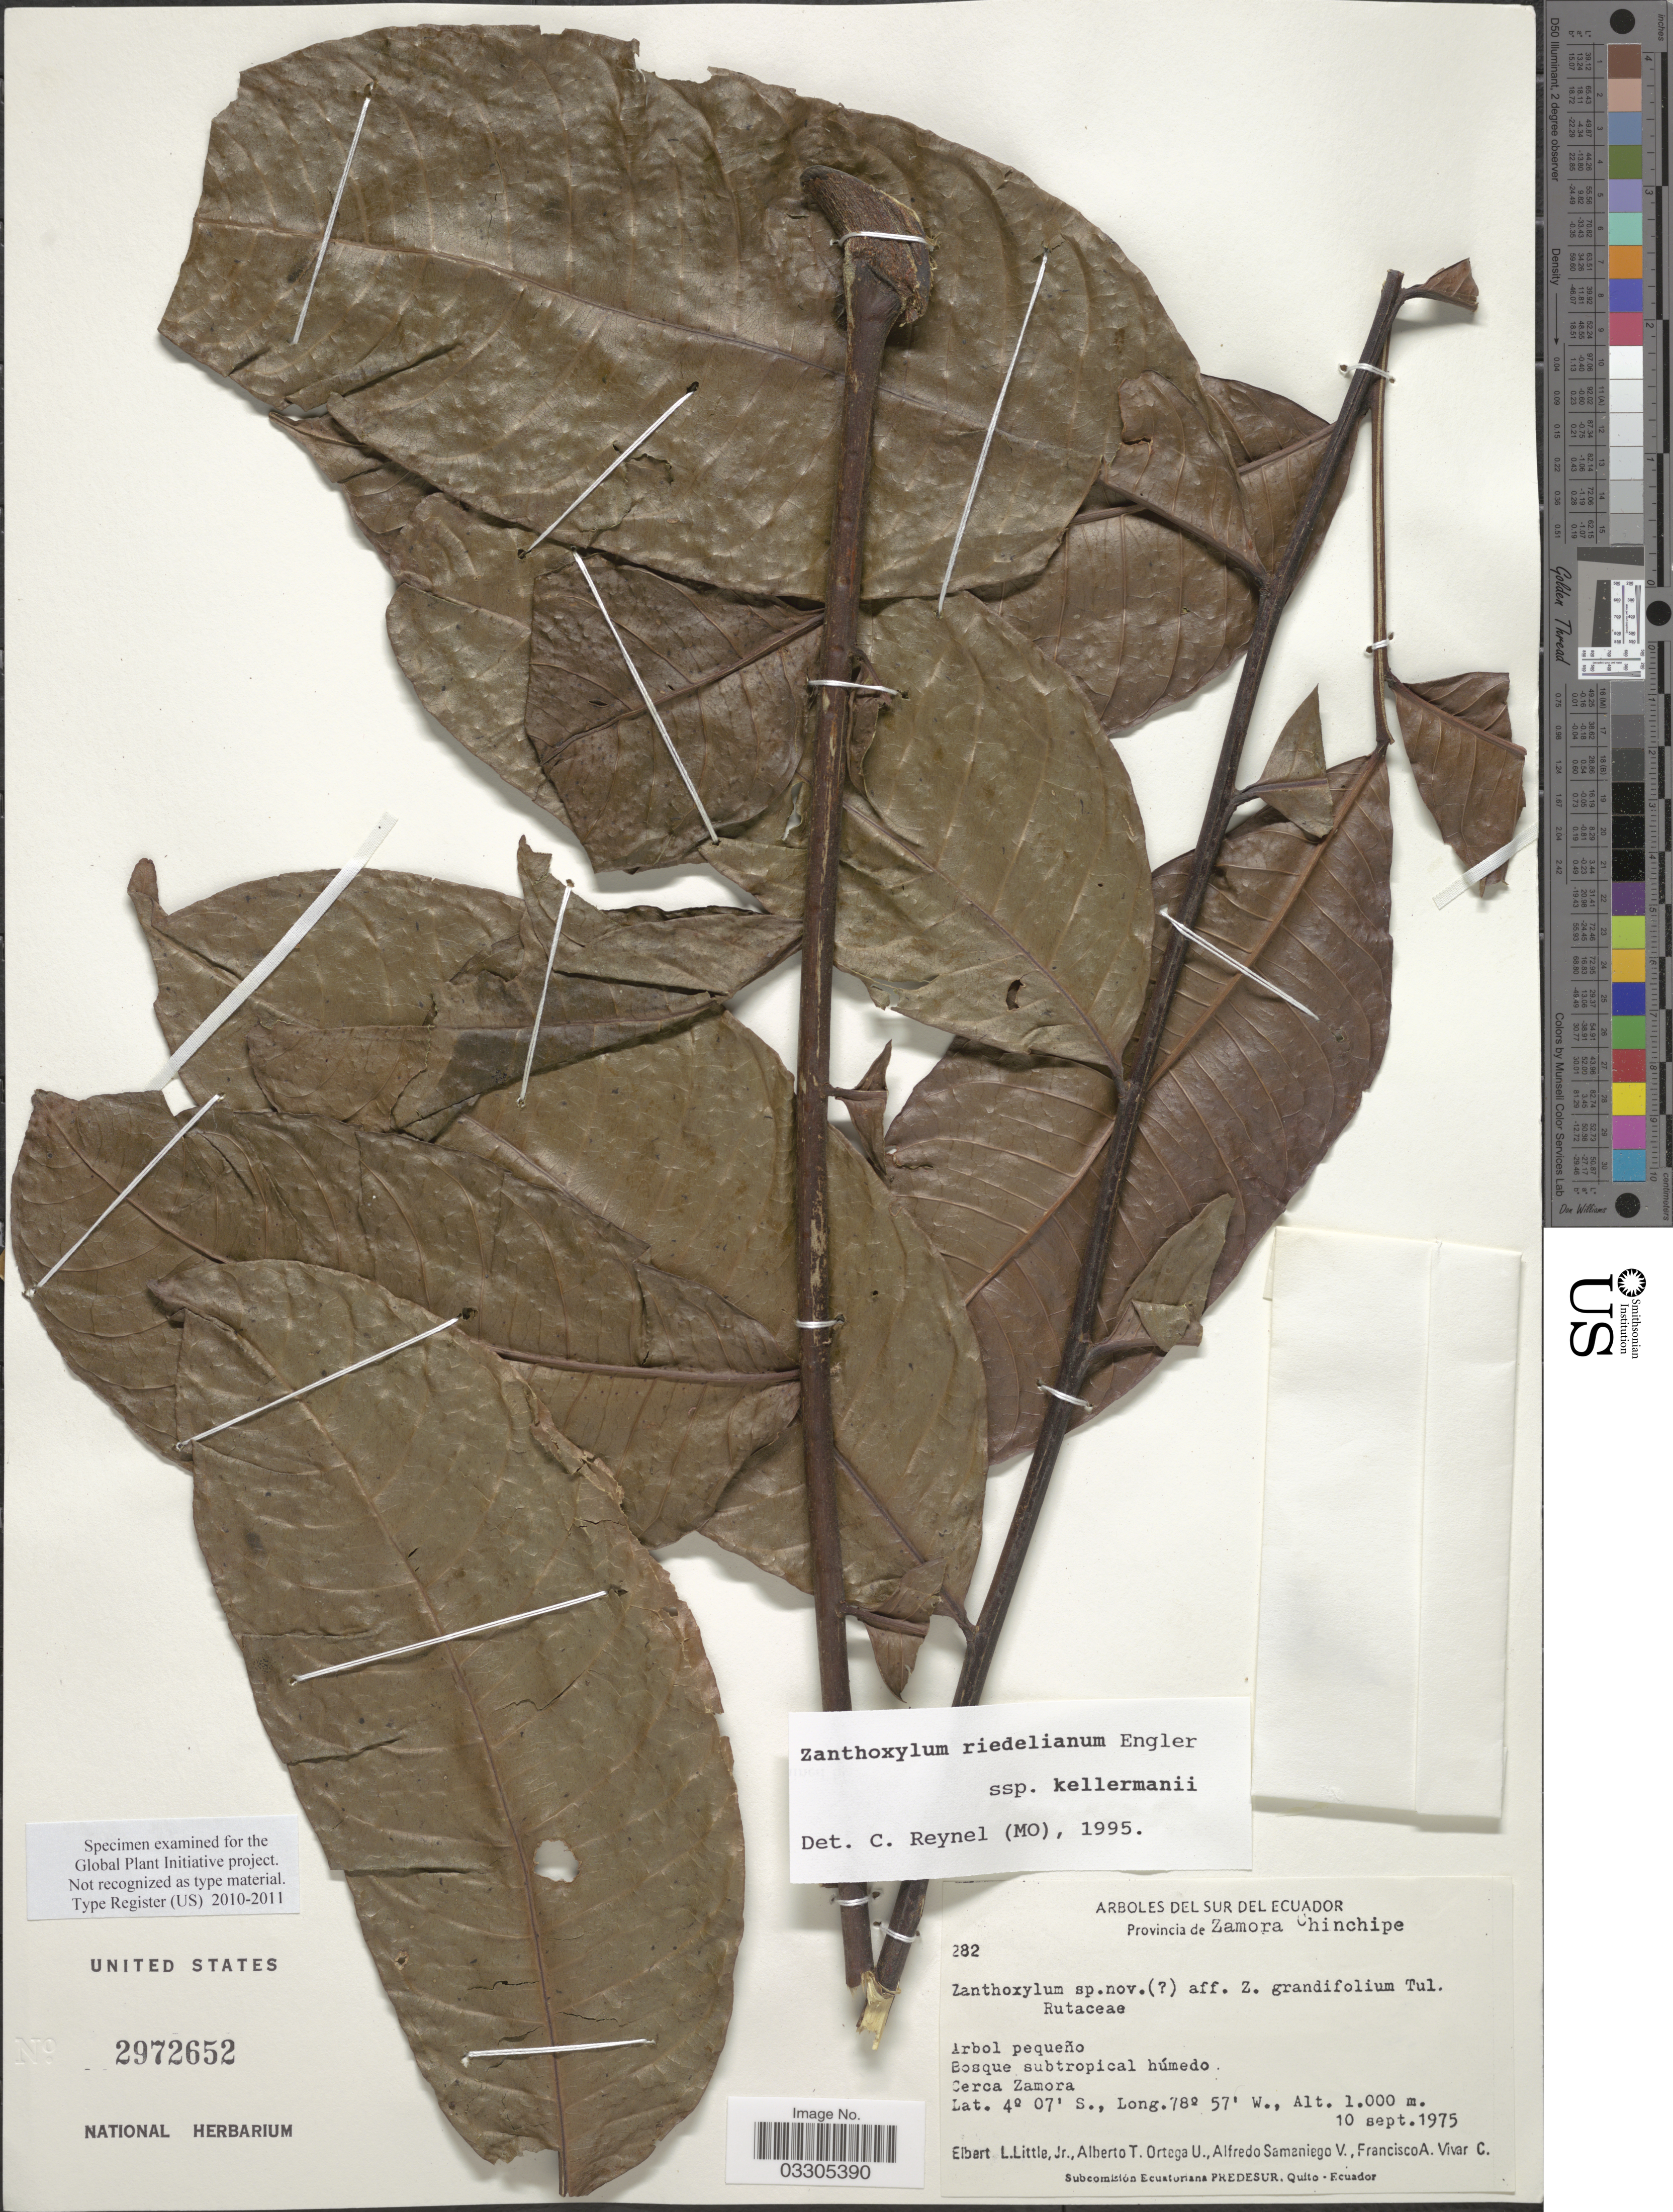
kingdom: Plantae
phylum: Tracheophyta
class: Magnoliopsida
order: Sapindales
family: Rutaceae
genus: Zanthoxylum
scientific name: Zanthoxylum kellermanii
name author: P. Wilson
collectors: E. L. Little, A. T. Ortega U., A. Samaniego & F. A. Vivar C.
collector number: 282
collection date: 1975-09-10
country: Ecuador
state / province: Zamora-Chinchipe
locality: Sur del Ecuador. Cerca Zamora.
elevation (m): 1000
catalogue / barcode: US 2972652